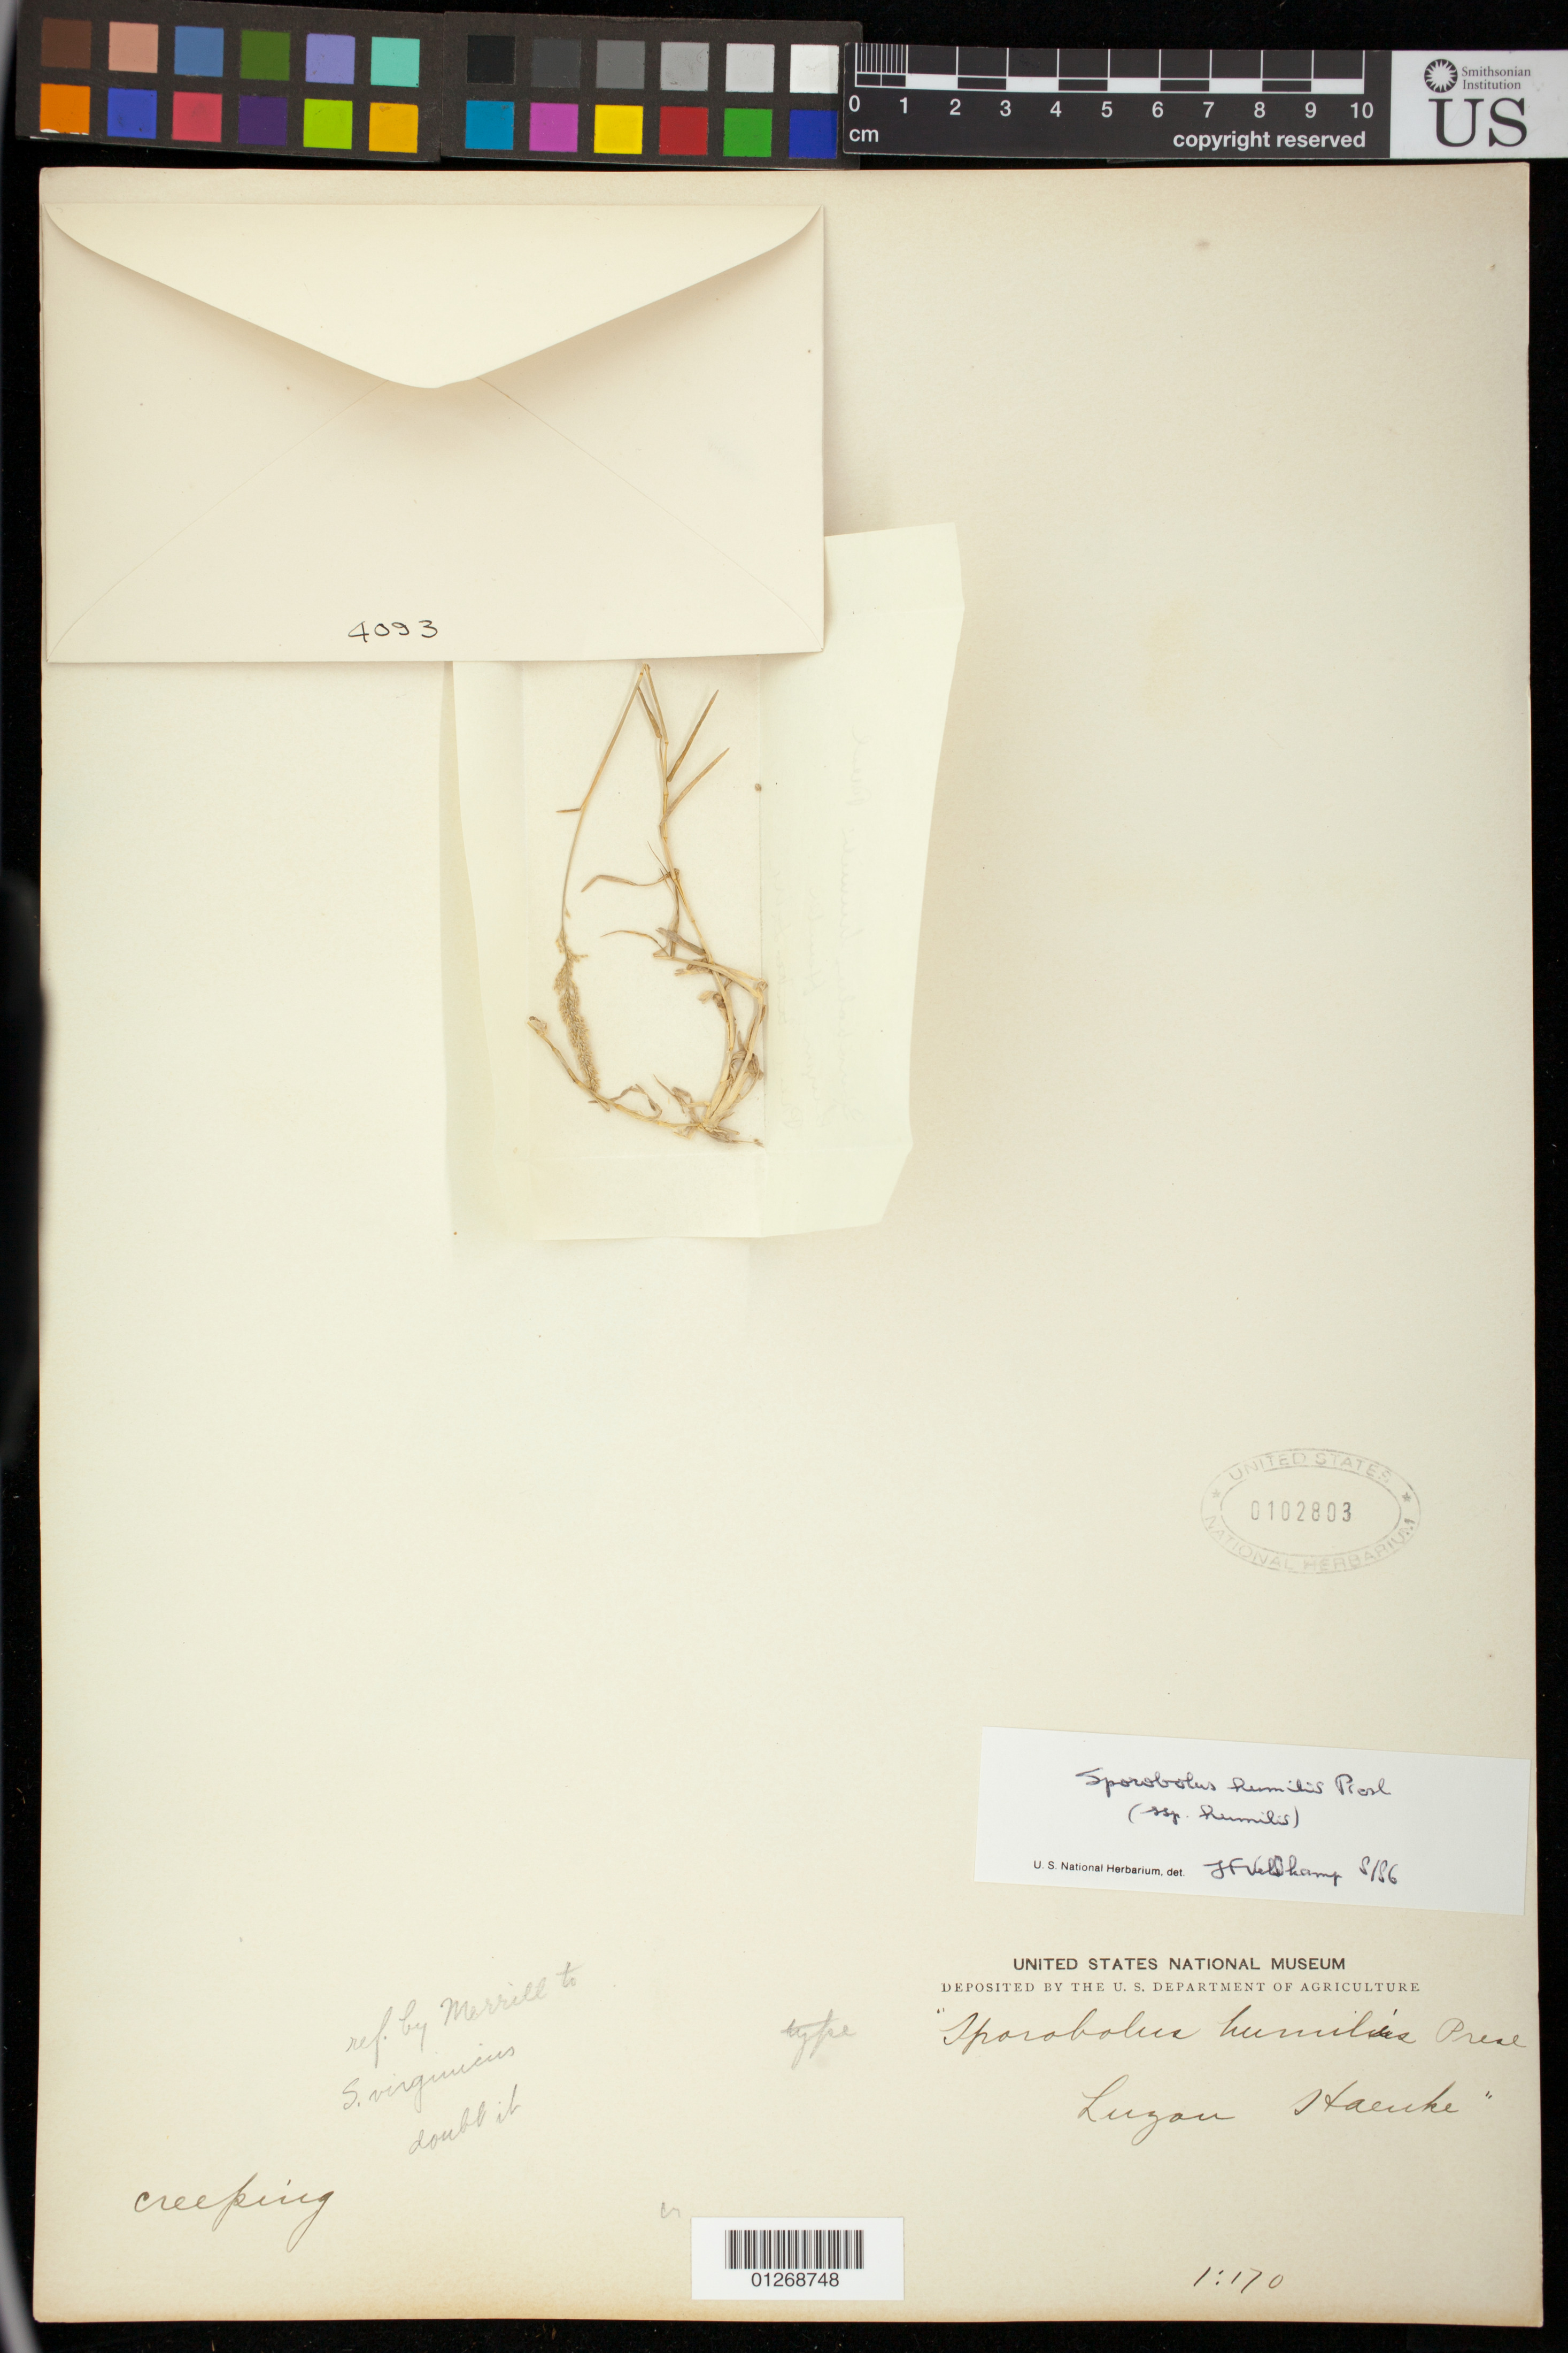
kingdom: Plantae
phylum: Tracheophyta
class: Magnoliopsida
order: Escalloniales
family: Escalloniaceae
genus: Escallonia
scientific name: Escallonia patagonica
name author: Gand.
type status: Isotype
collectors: O. Buchtien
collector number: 38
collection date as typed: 17. II. 1905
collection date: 1905-02-17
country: Argentina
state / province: Río Negro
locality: San Carlos de Bariloche (NahuelHuapi)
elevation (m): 800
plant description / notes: Annotated by H. Sleumer (1966) as "prob. isotype". Protologue, "Patagonia, ad lacum Nahuelhuapi prope S. Carlos de Bariloche, alt. 800 m. (O. Buchtien!)."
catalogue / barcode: US 1158183